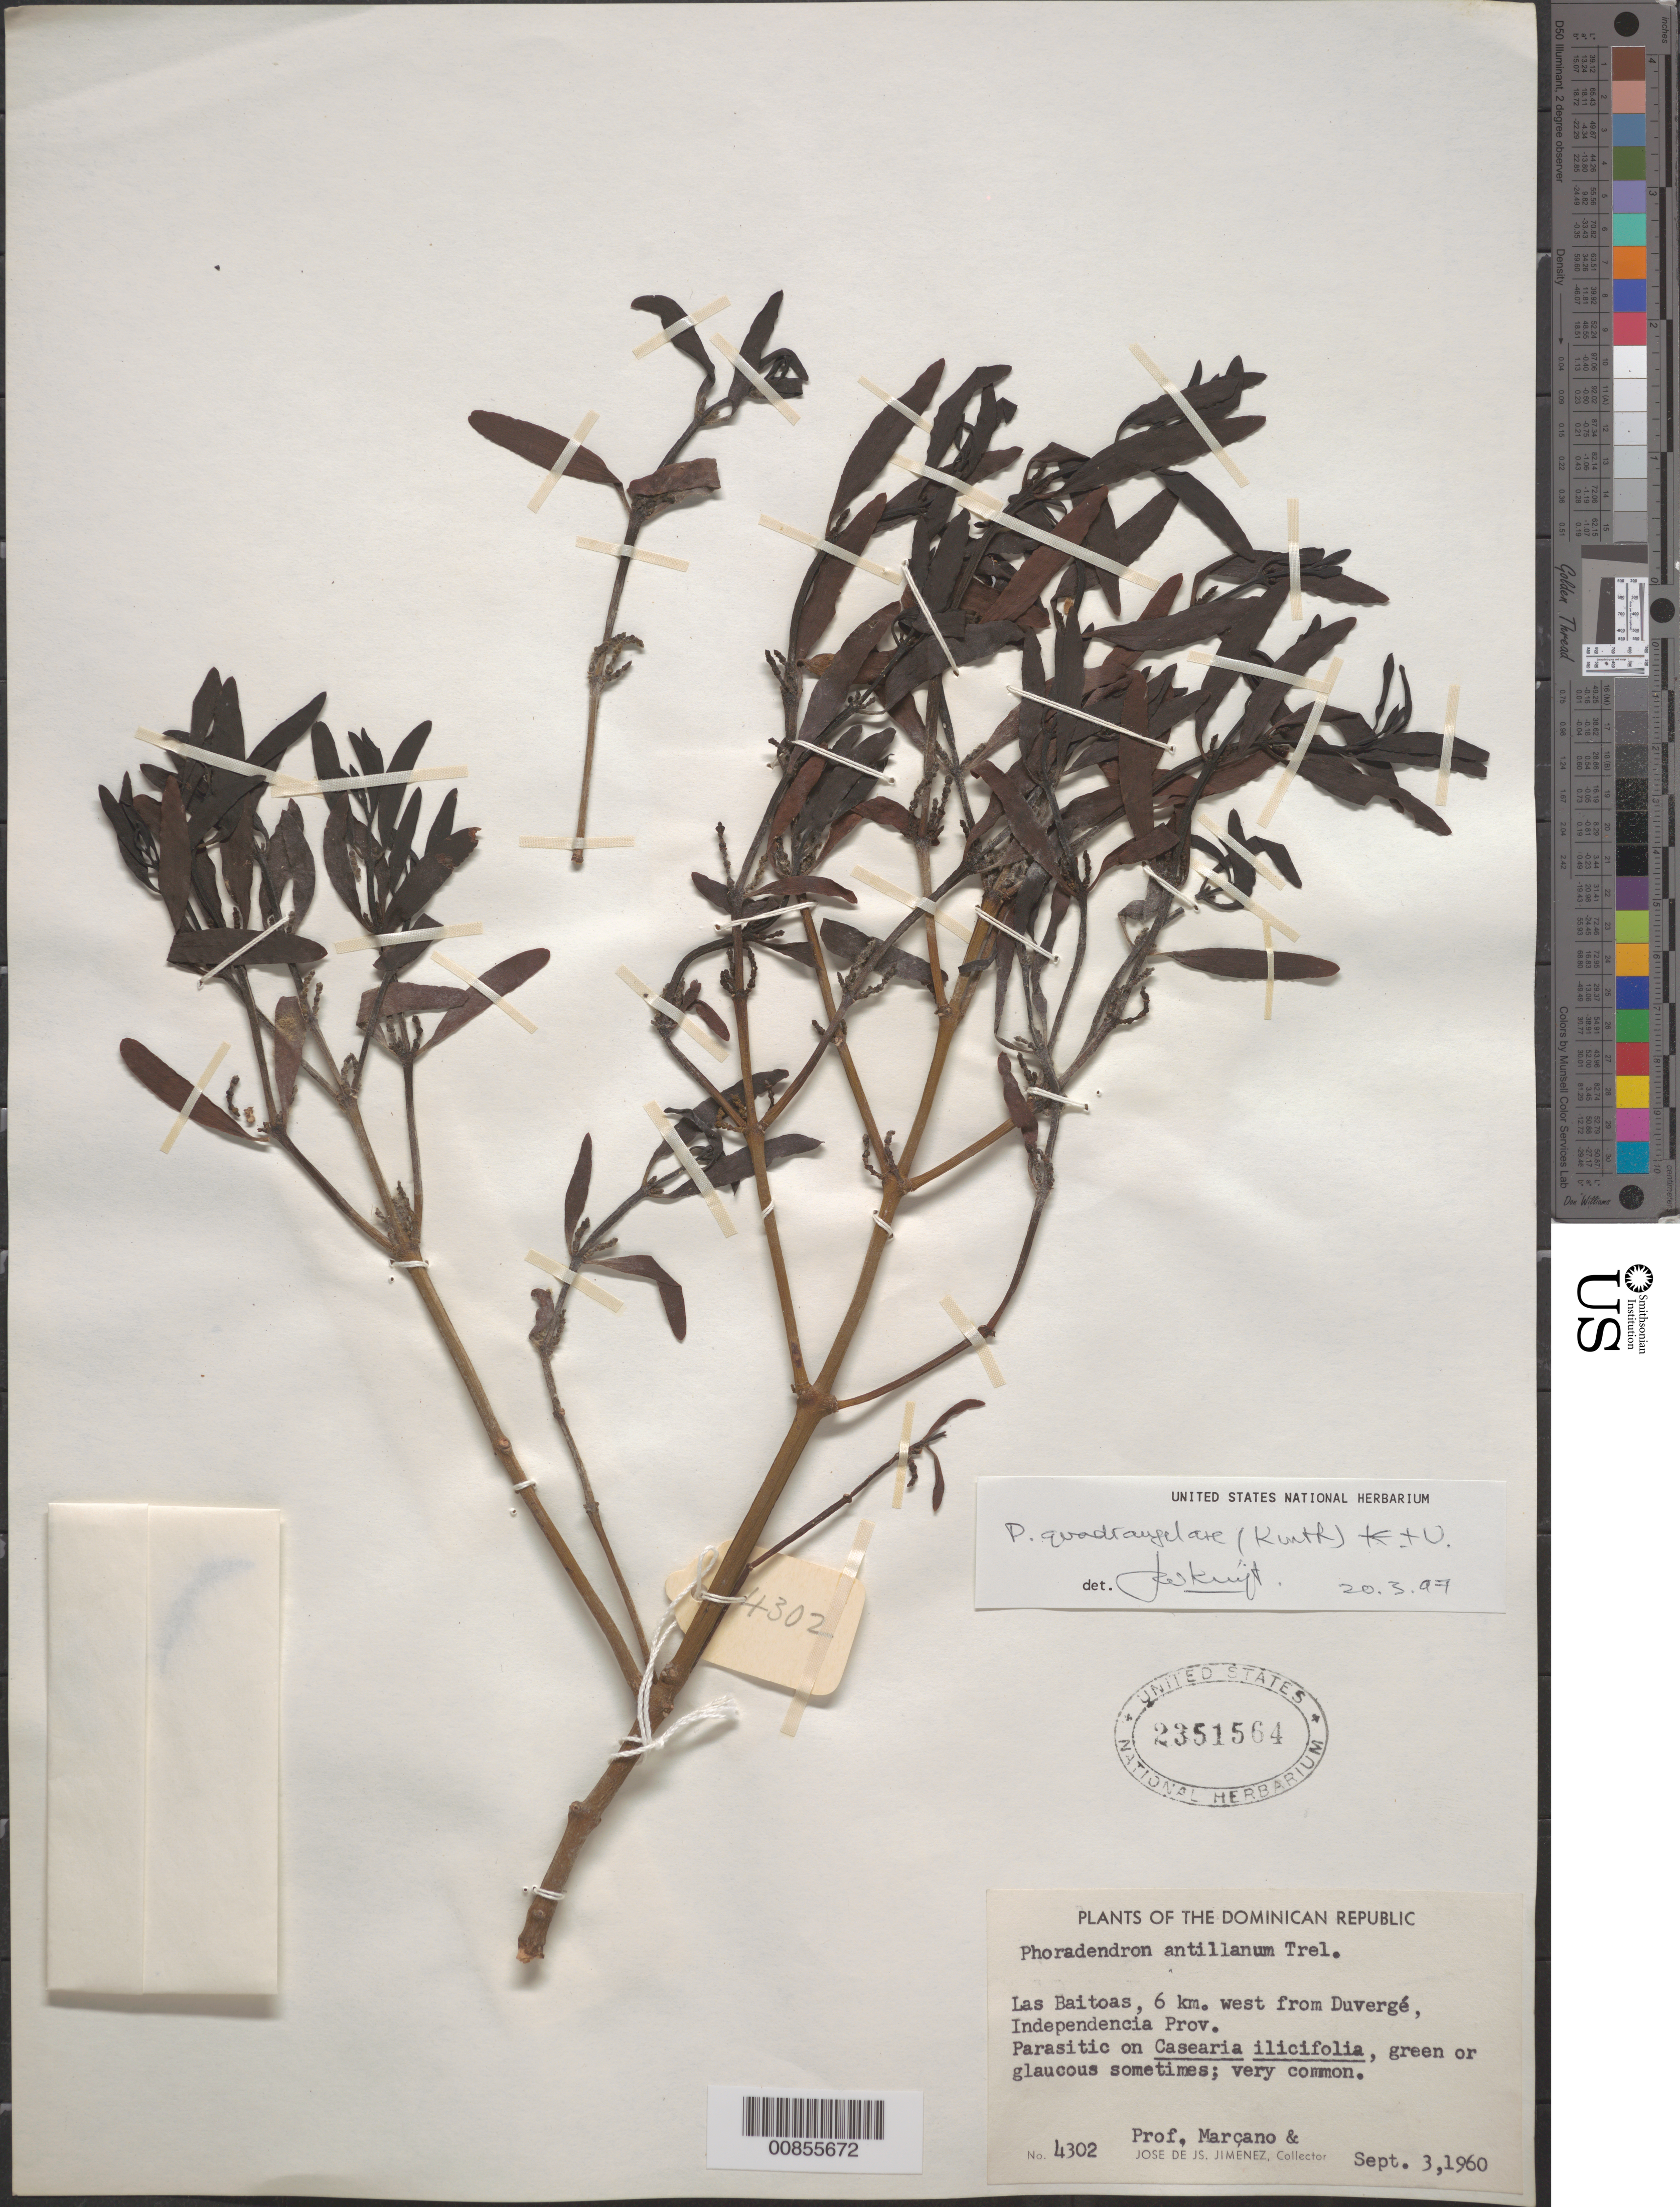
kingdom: Plantae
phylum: Tracheophyta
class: Magnoliopsida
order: Santalales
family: Viscaceae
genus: Phoradendron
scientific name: Phoradendron quadrangulare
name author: (Kunth) Griseb.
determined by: Kuijt, Job, (CANADA)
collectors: J. J. Jiménez Almonte & E. J. Marcano F.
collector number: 4302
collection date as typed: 03 Sep 1960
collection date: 1960-09-03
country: Dominican Republic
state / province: Independencia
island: Hispaniola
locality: Las Baitoas, 6 km. west from Duvergé.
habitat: On Casearia ilicifolia.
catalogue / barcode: US 2351564